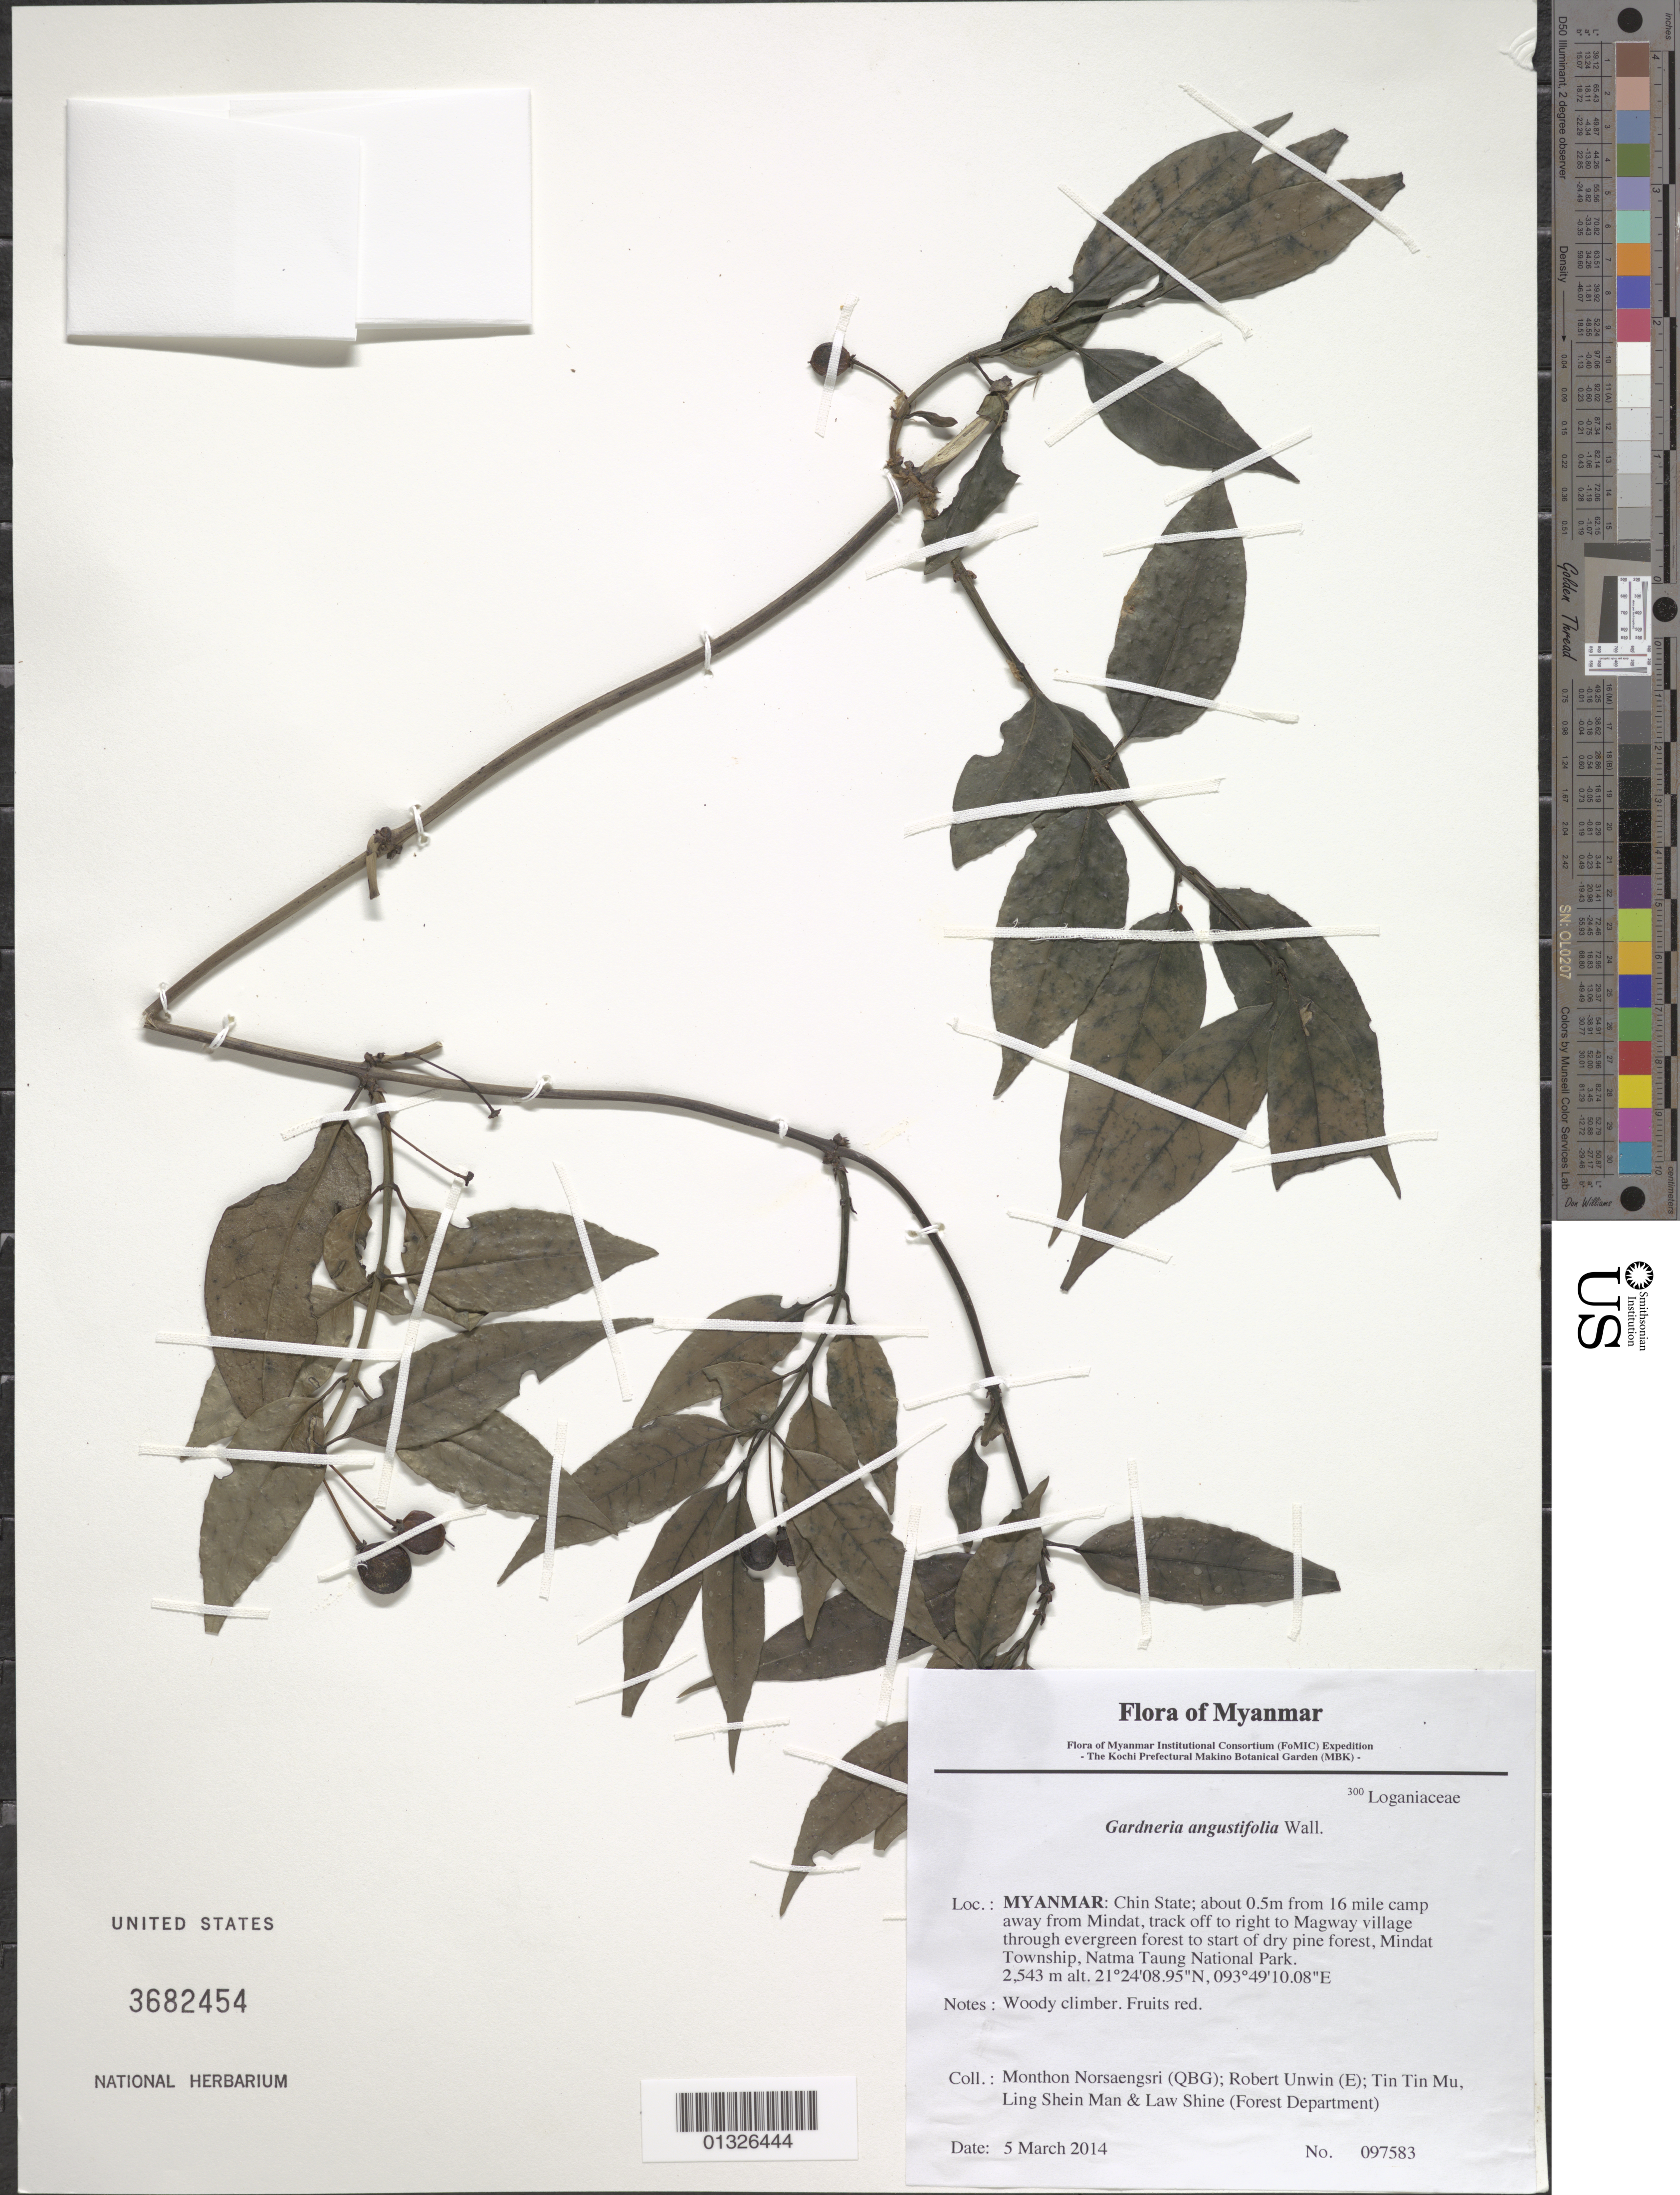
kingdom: Plantae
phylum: Tracheophyta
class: Magnoliopsida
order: Gentianales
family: Loganiaceae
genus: Gardneria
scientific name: Gardneria angustifolia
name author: Wall.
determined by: Fujikawa, Kazumi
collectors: M. Norsaengsri, R. Unwin, Tin Tin Mu, Ling Shein Man & L. Shine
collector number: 97583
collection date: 2014-03-05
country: Myanmar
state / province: Chin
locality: About 0.5m from 16 mile camp away from Mindat, track off to right to Magway village through evergreen forest to start of dry pine forest, Mindat Township, Natma Taung National Park.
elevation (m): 2543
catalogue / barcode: US 3682454